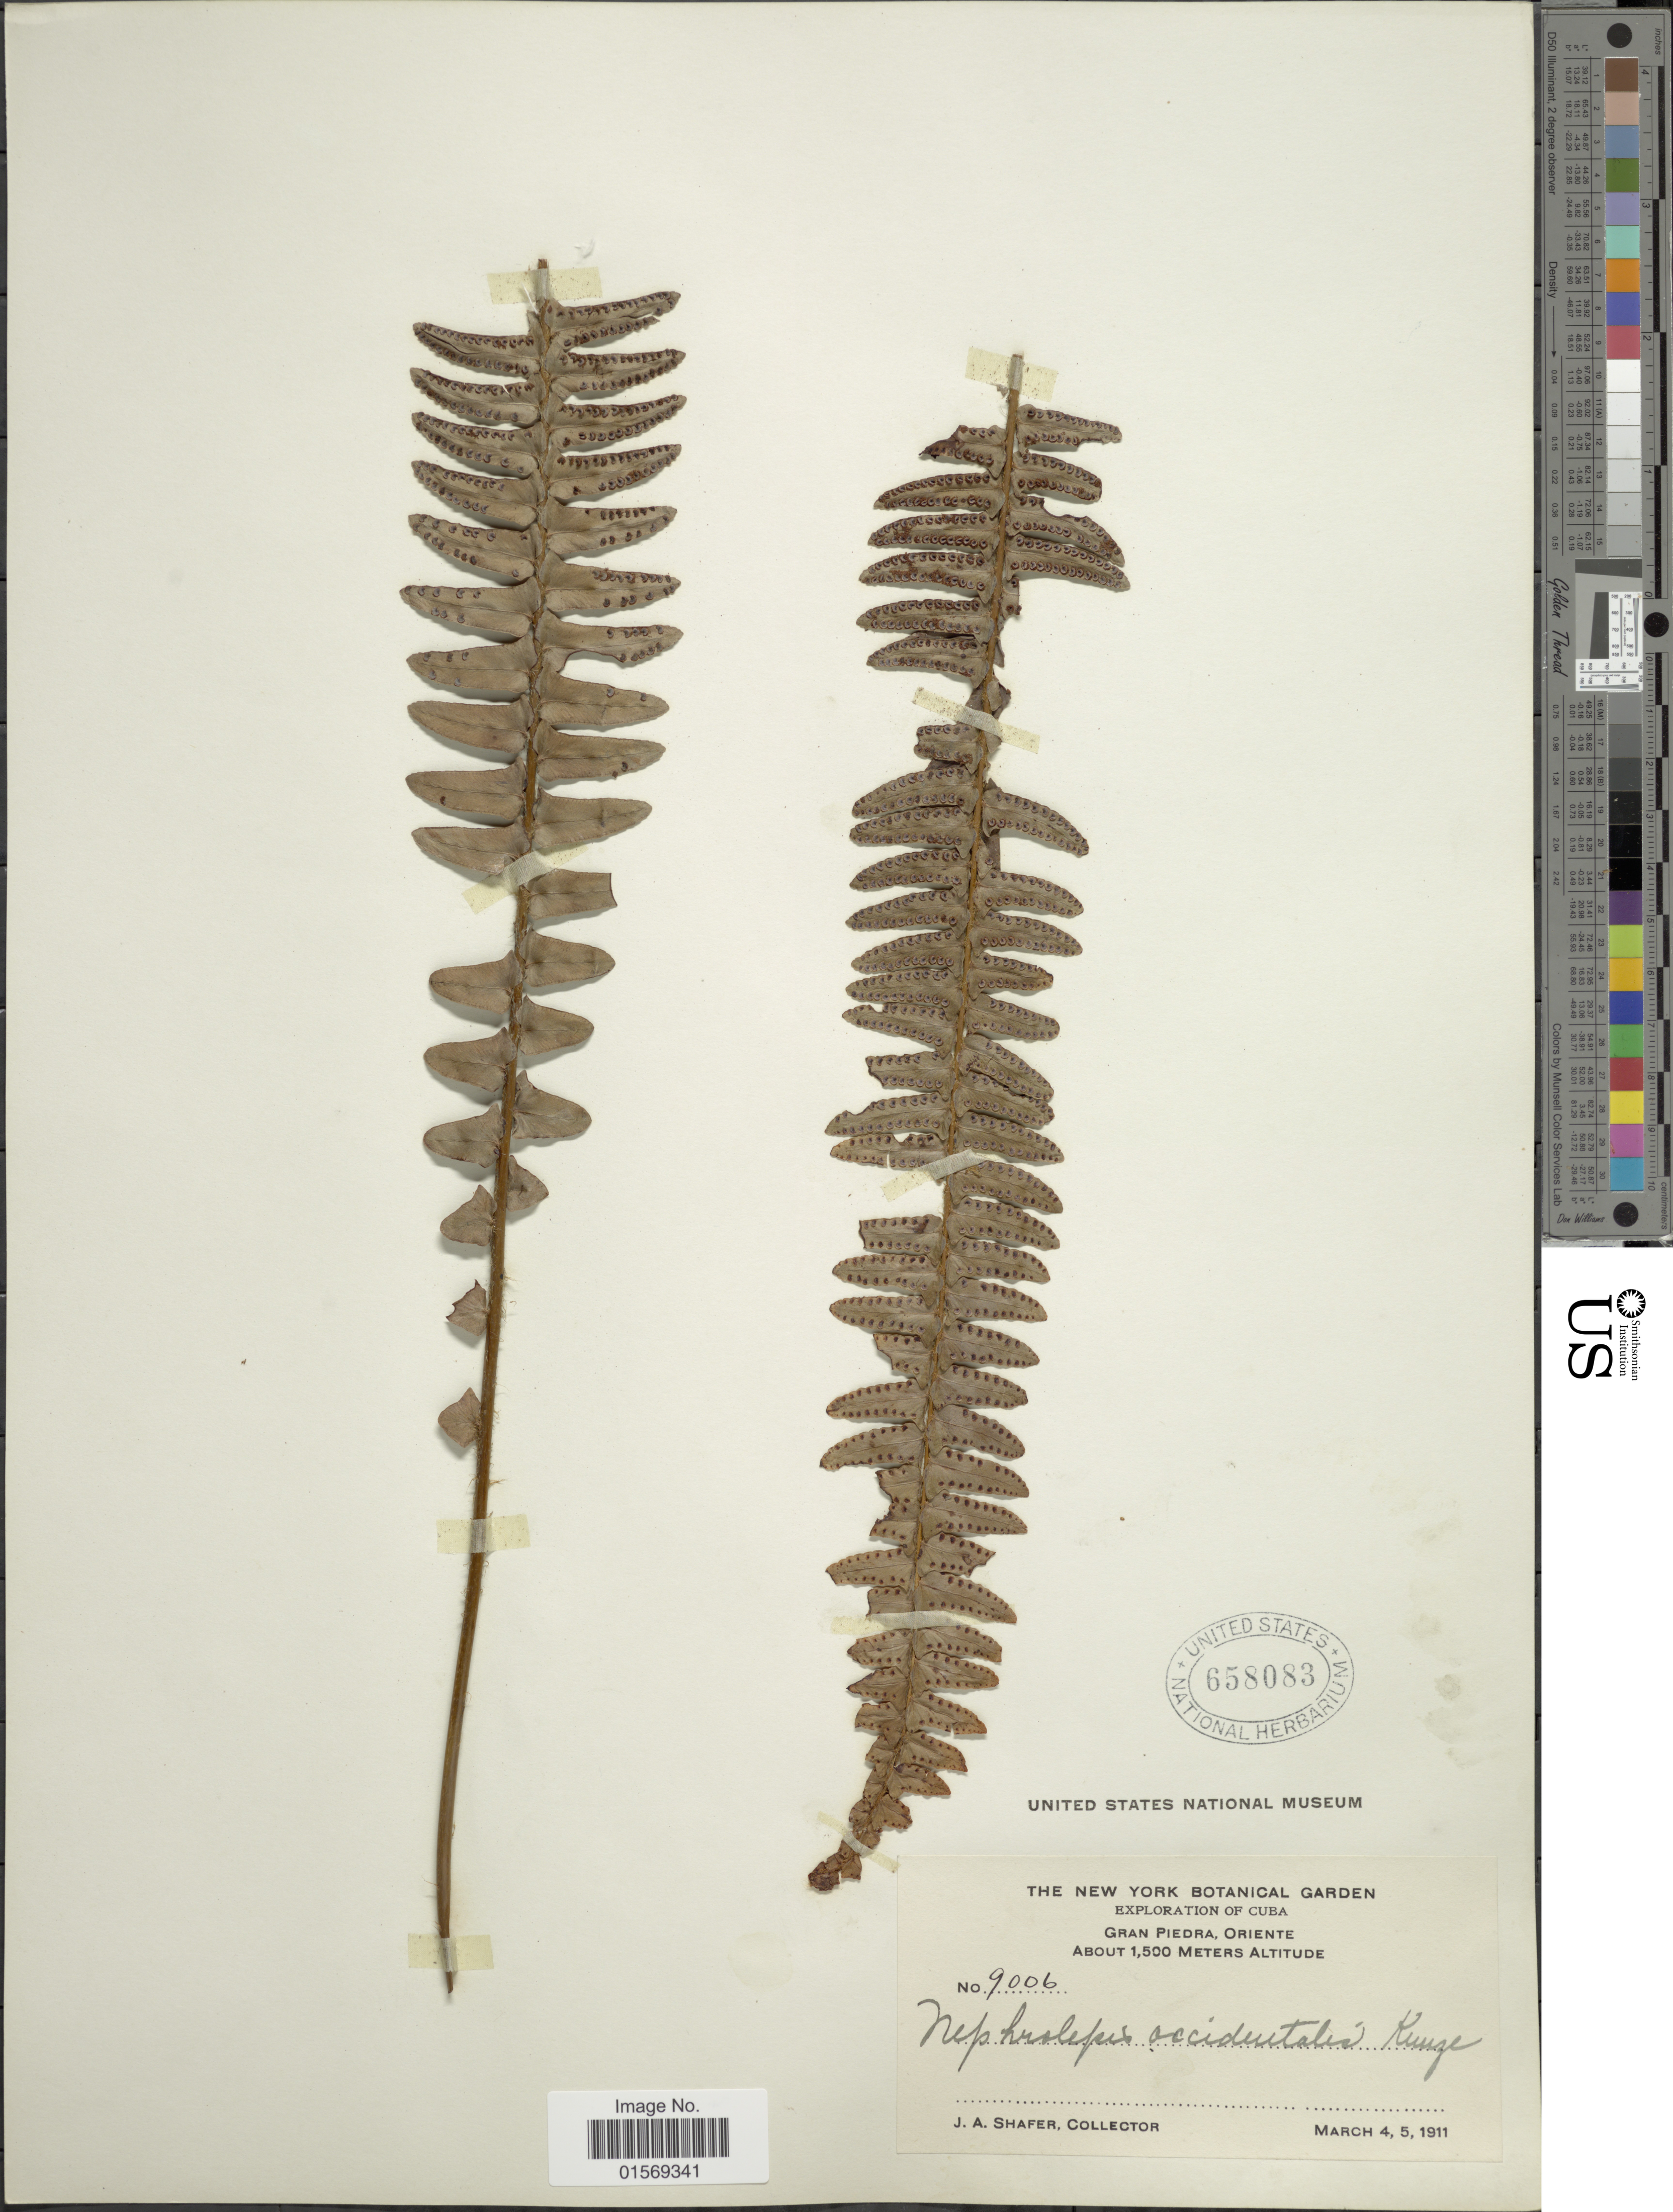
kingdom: Plantae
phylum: Tracheophyta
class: Polypodiopsida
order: Polypodiales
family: Nephrolepidaceae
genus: Nephrolepis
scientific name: Nephrolepis cordifolia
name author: (L.) C. Presl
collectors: J. A. Shafer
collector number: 9006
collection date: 1911-03-04/1911-03-05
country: Cuba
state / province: Oriente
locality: Gran Piedra, Oriente.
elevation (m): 1500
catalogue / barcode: US 658083